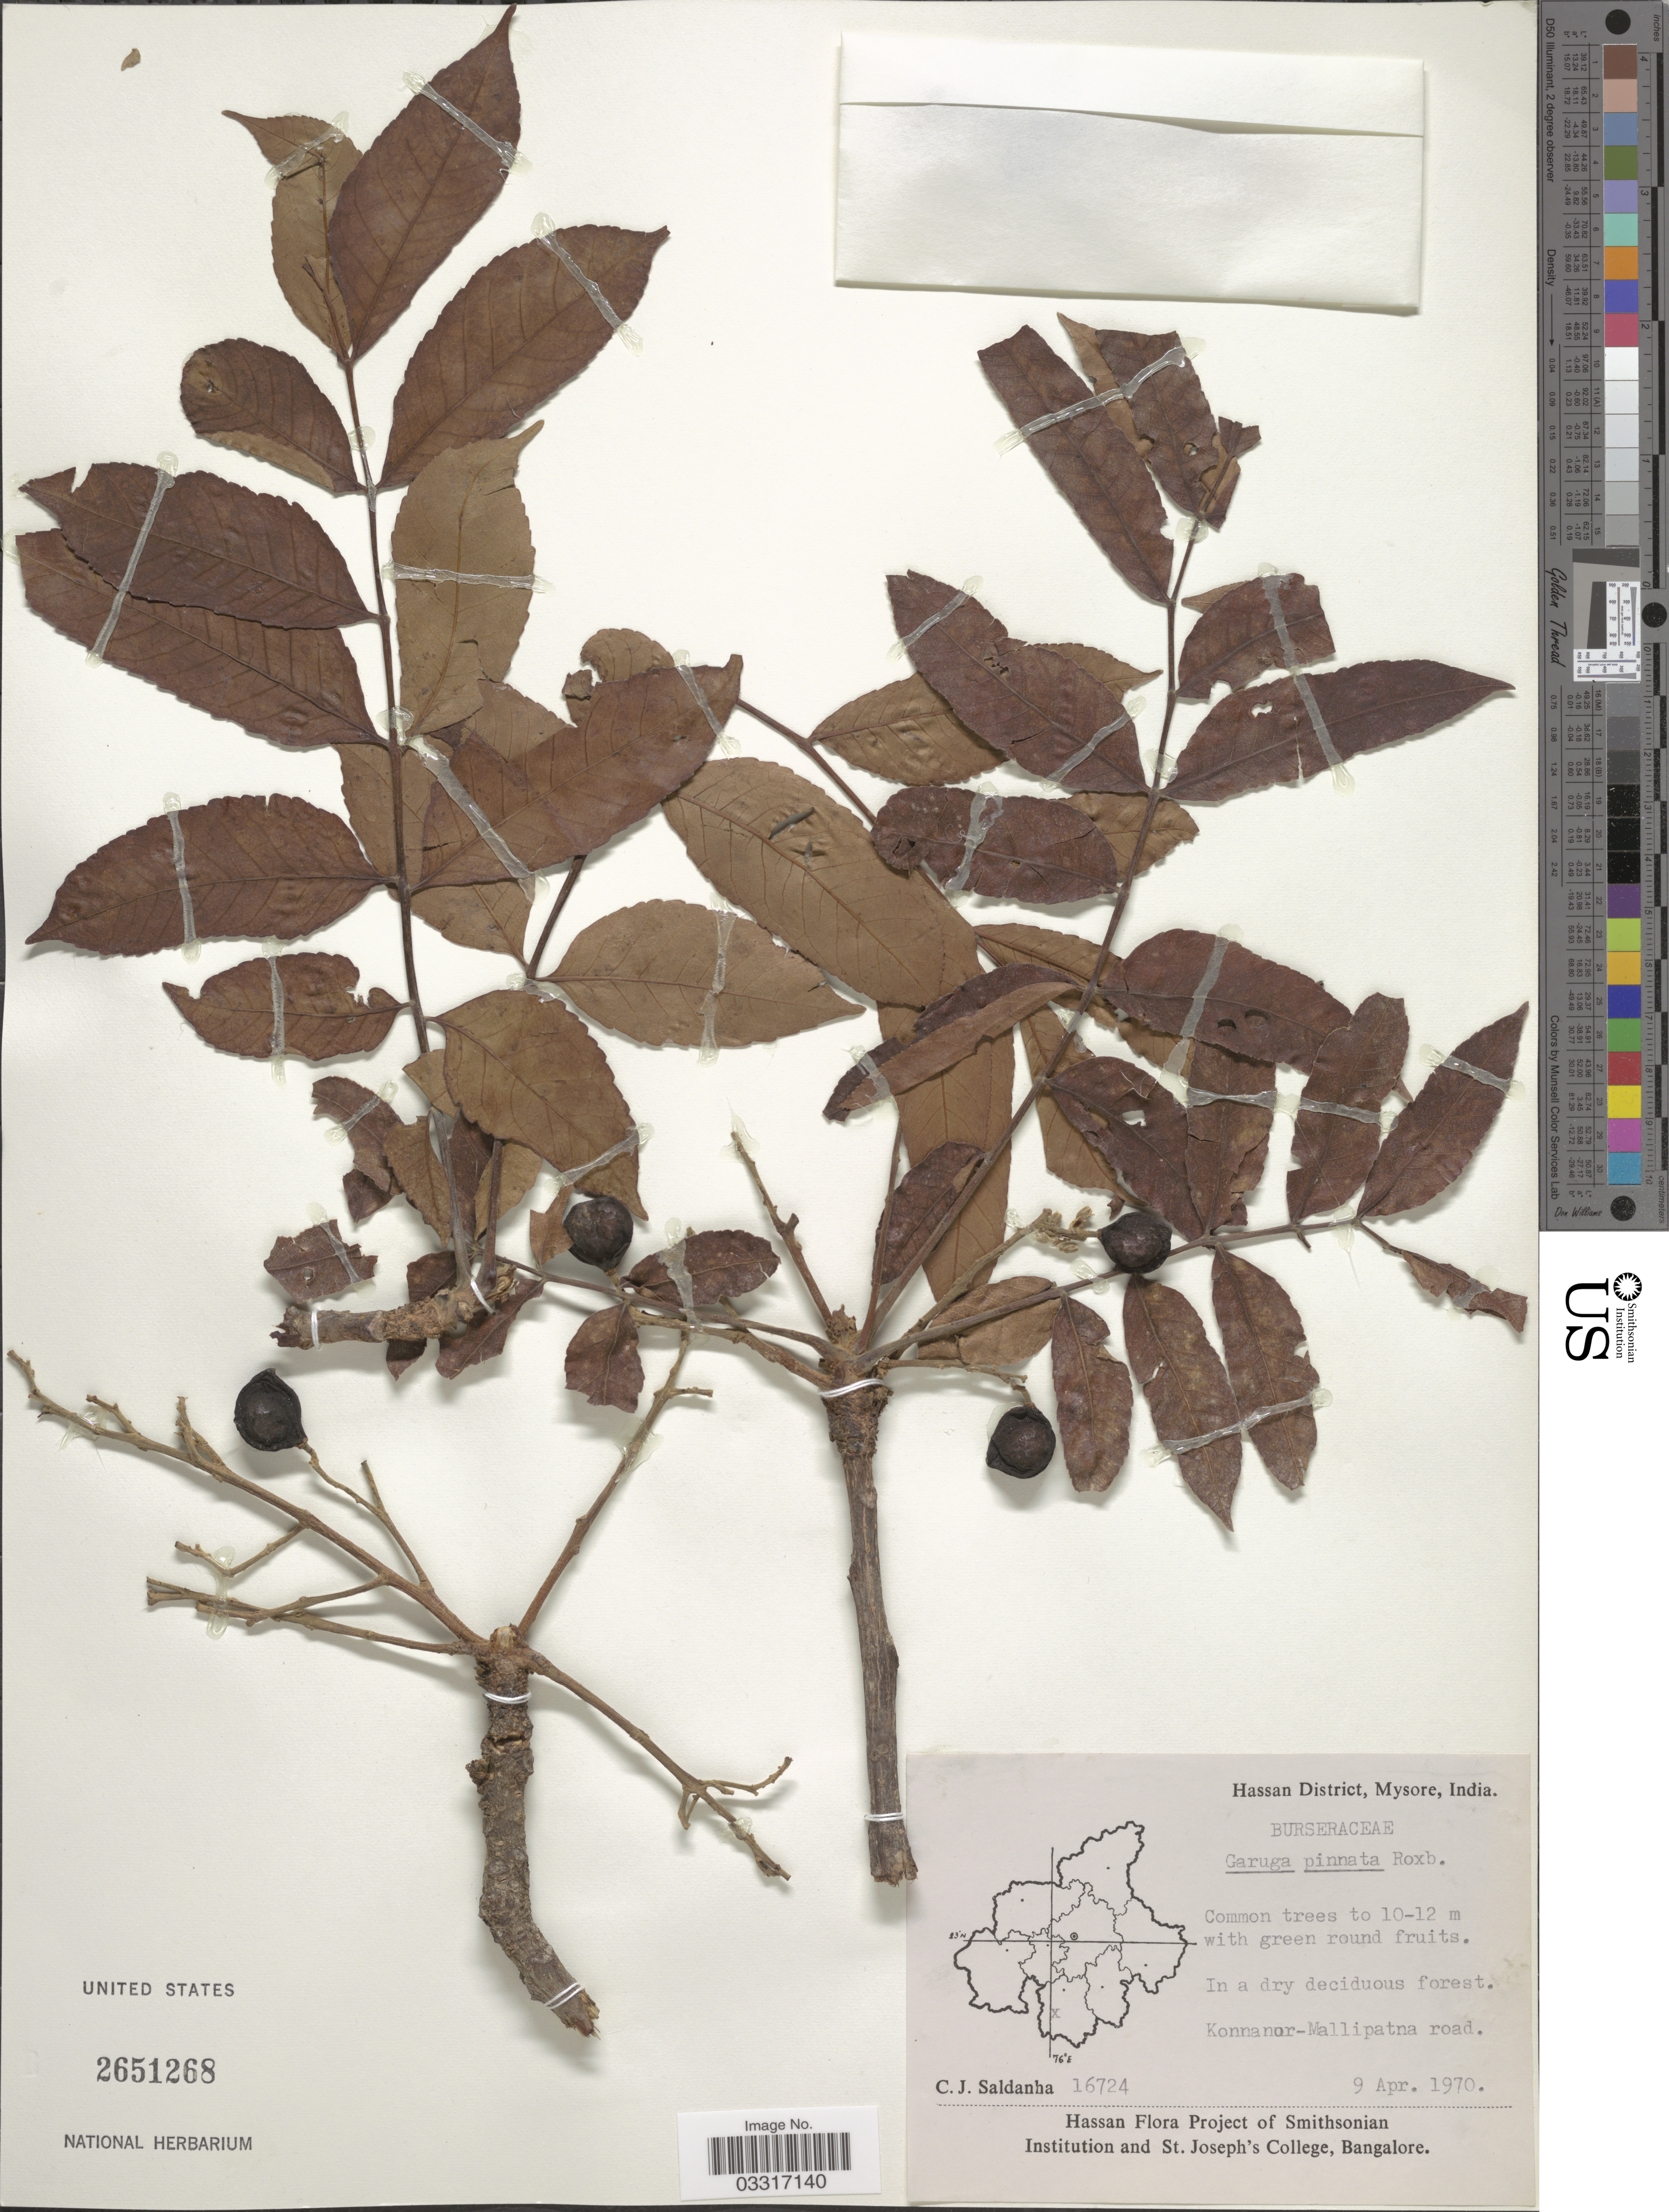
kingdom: Plantae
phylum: Tracheophyta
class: Magnoliopsida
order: Sapindales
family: Burseraceae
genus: Garuga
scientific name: Garuga pinnata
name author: Roxb.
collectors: C. J. Saldanha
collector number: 16724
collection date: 1970-04-09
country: India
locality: Hassan District, Mysore. Konnanor-Mallipatna road.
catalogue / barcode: US 2651268